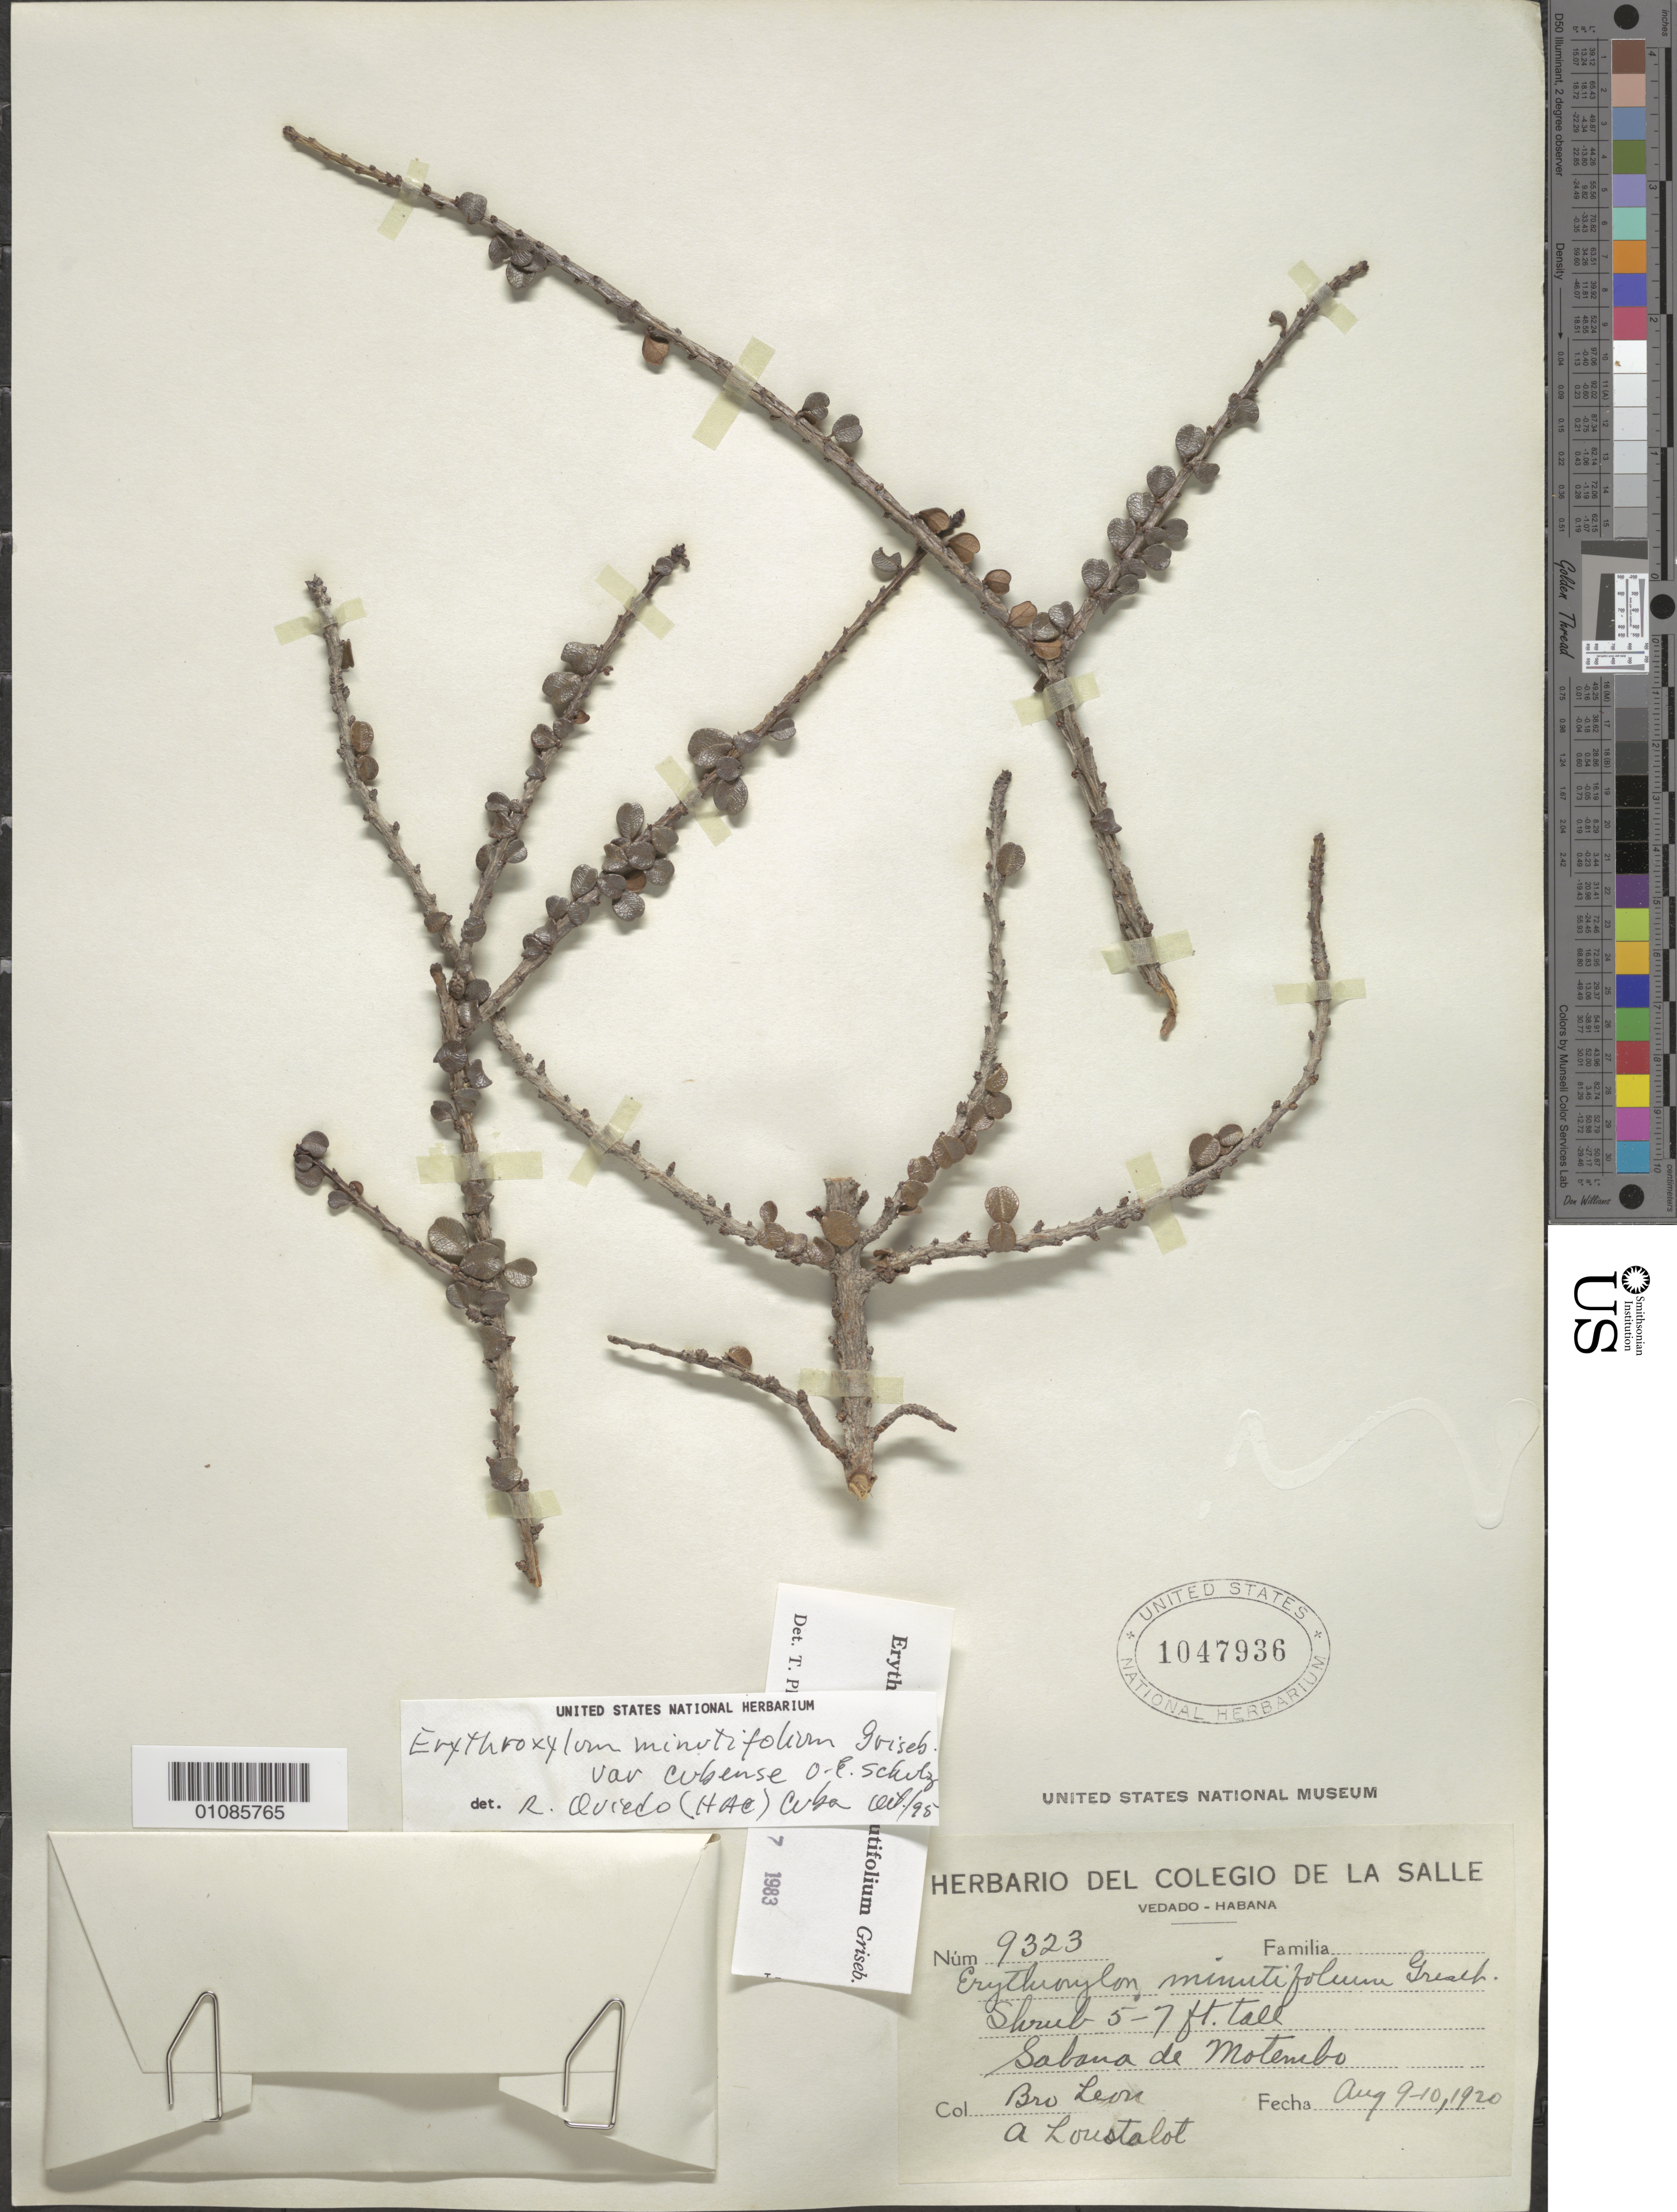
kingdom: Plantae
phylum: Tracheophyta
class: Magnoliopsida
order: Malpighiales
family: Erythroxylaceae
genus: Erythroxylum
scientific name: Erythroxylum minutifolium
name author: Griseb.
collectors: Bro. León & A. Loustalot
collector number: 9323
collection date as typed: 09 Aug 1920 to 10 Aug 1920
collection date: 1920-08-09/1920-08-10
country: Cuba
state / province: La Habana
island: Cuba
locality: La Habana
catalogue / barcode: US 1047936